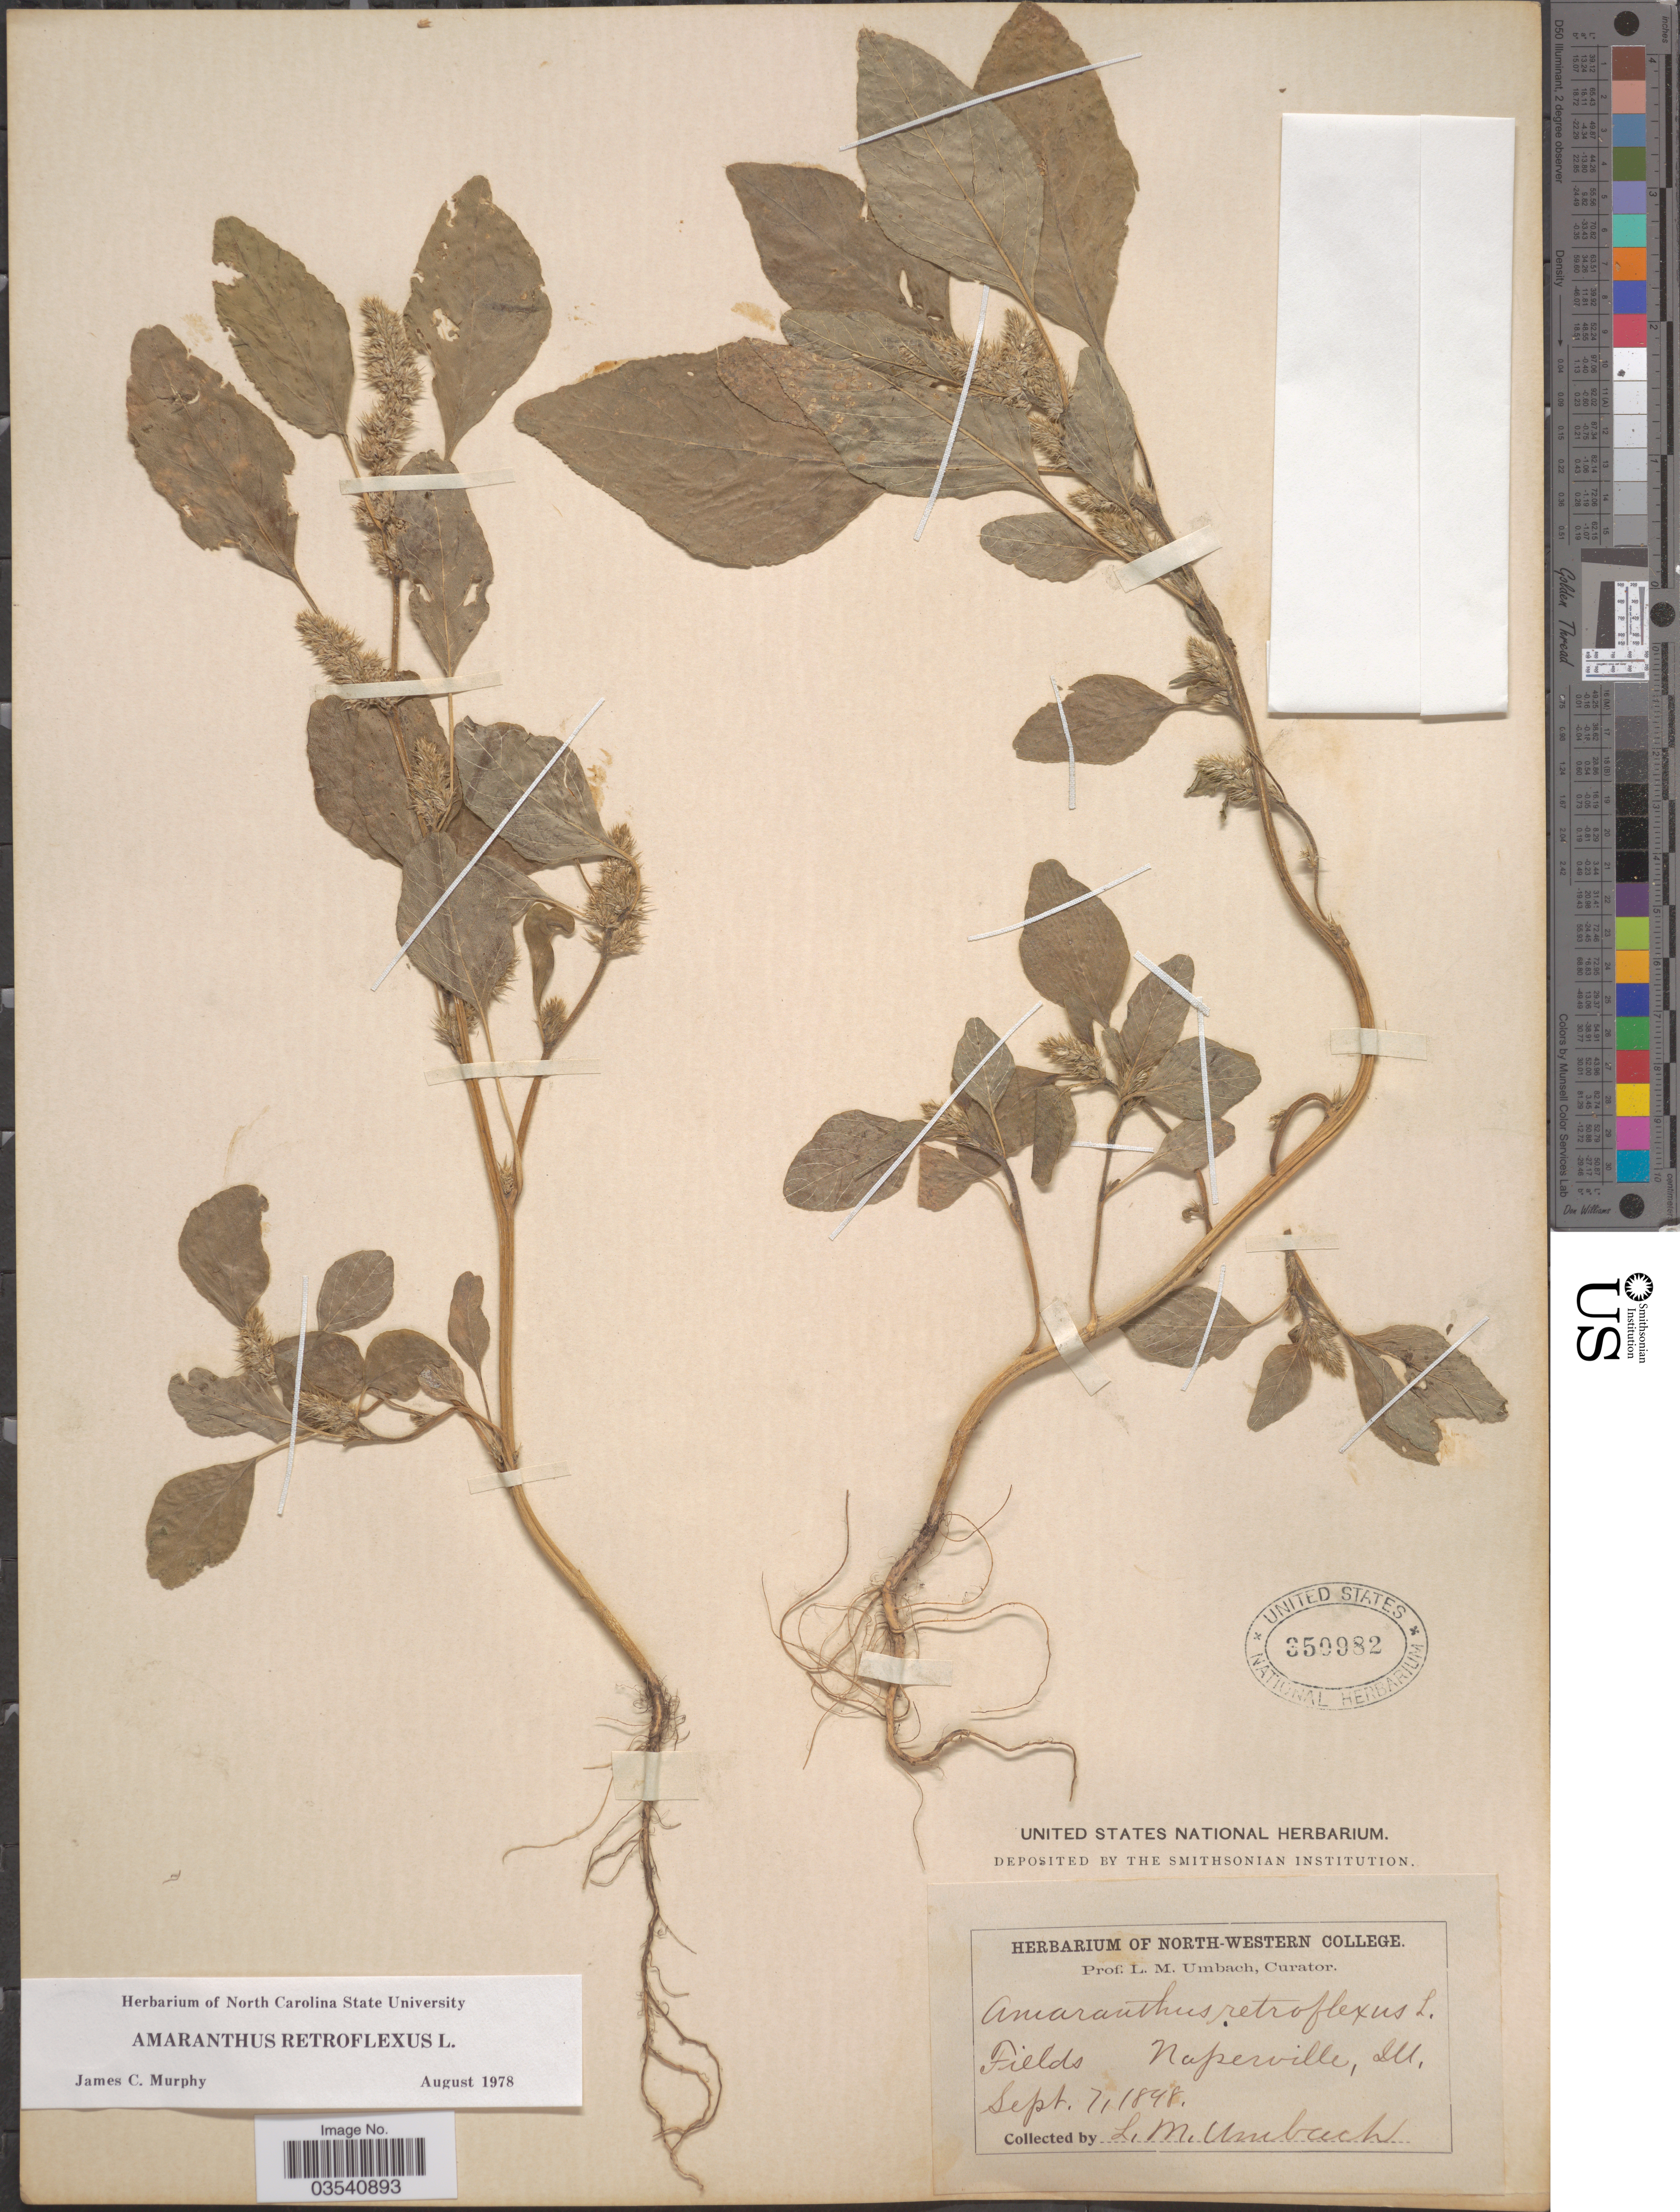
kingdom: Plantae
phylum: Tracheophyta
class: Magnoliopsida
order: Caryophyllales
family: Amaranthaceae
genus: Amaranthus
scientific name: Amaranthus retroflexus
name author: L.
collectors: L. M. Umbach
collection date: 1898-09-07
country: United States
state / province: Illinois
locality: Naperville.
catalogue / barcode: US 350982